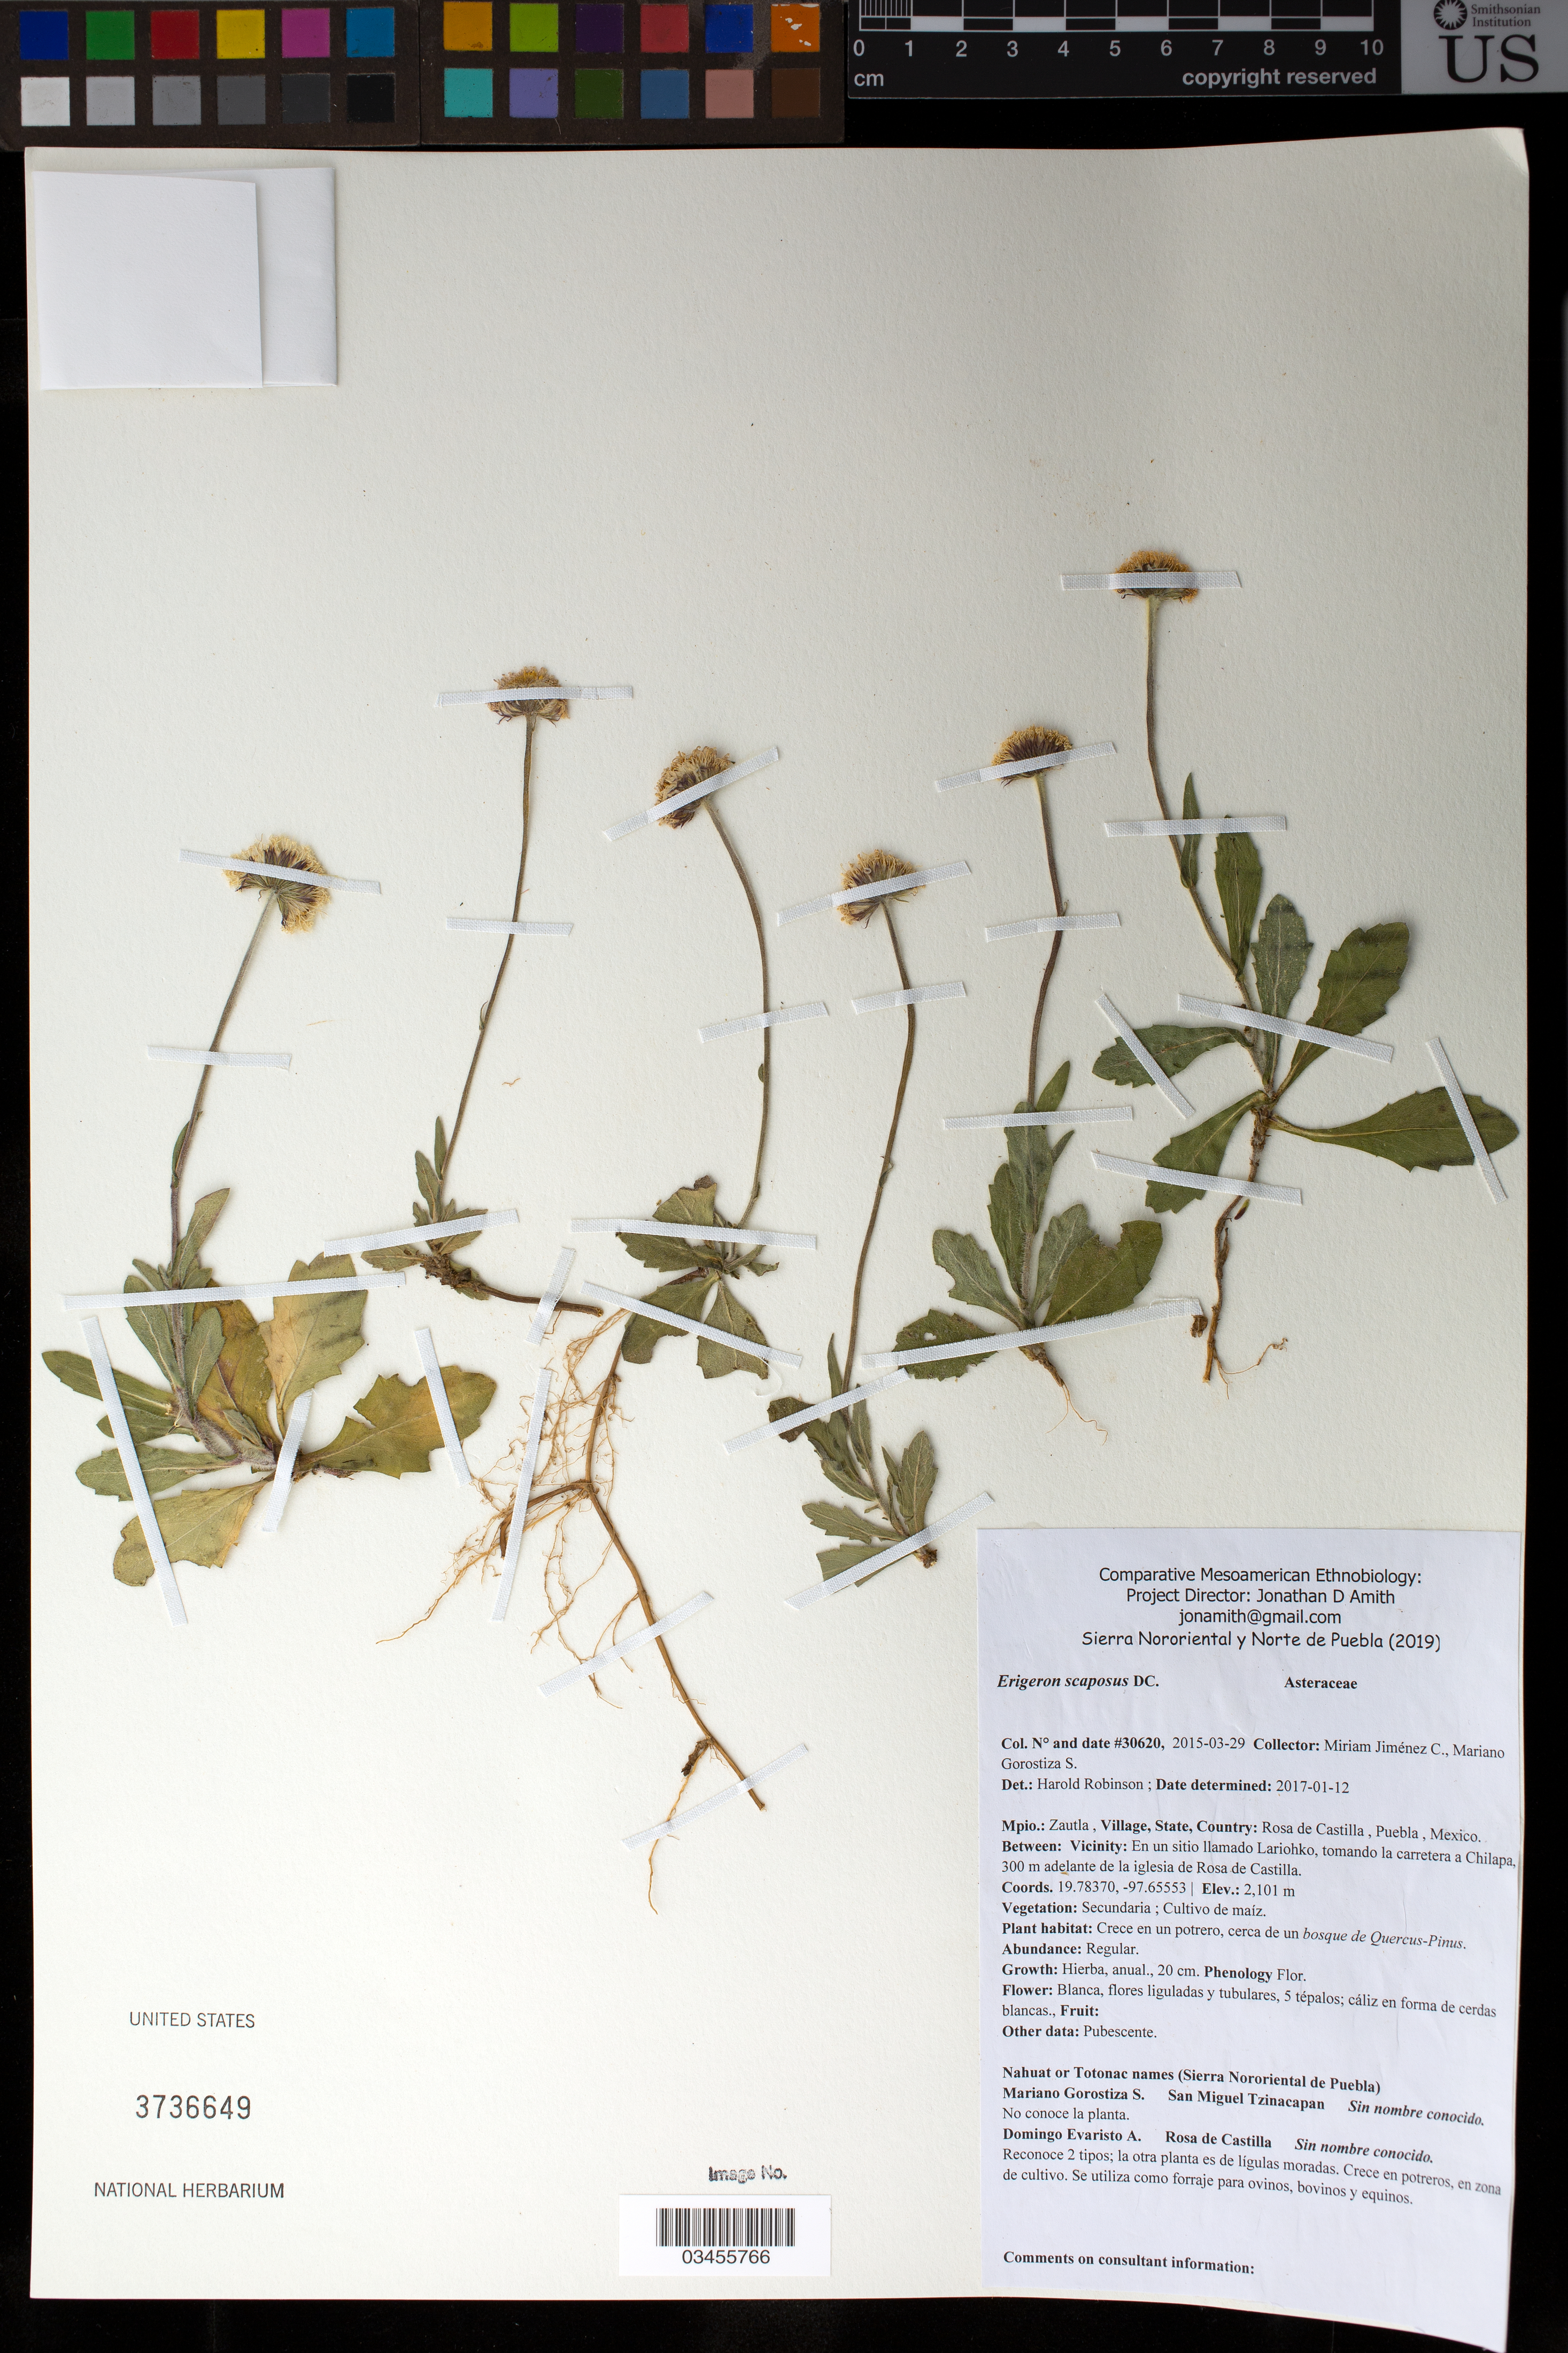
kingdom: Plantae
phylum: Tracheophyta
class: Magnoliopsida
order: Asterales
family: Asteraceae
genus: Erigeron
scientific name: Erigeron longipes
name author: DC.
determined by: Robinson, Harold E., (US)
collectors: M. Jiménez Chimil & M. Gorostiza S.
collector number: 30620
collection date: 2015-03-29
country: México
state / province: Puebla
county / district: Zautla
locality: PUEBLO: Rosa de Castilla; LOCALIDAD EXACTA: En un sitio llamado Lariohko, tomando la carretera a Chilapa, 300 m adelante de la iglesia de Rosa de Castilla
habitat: Cultivo de maíz | Crece en un potrero, cerca de un bosque de Quercus-Pinus.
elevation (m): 2101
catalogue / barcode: US 3736649